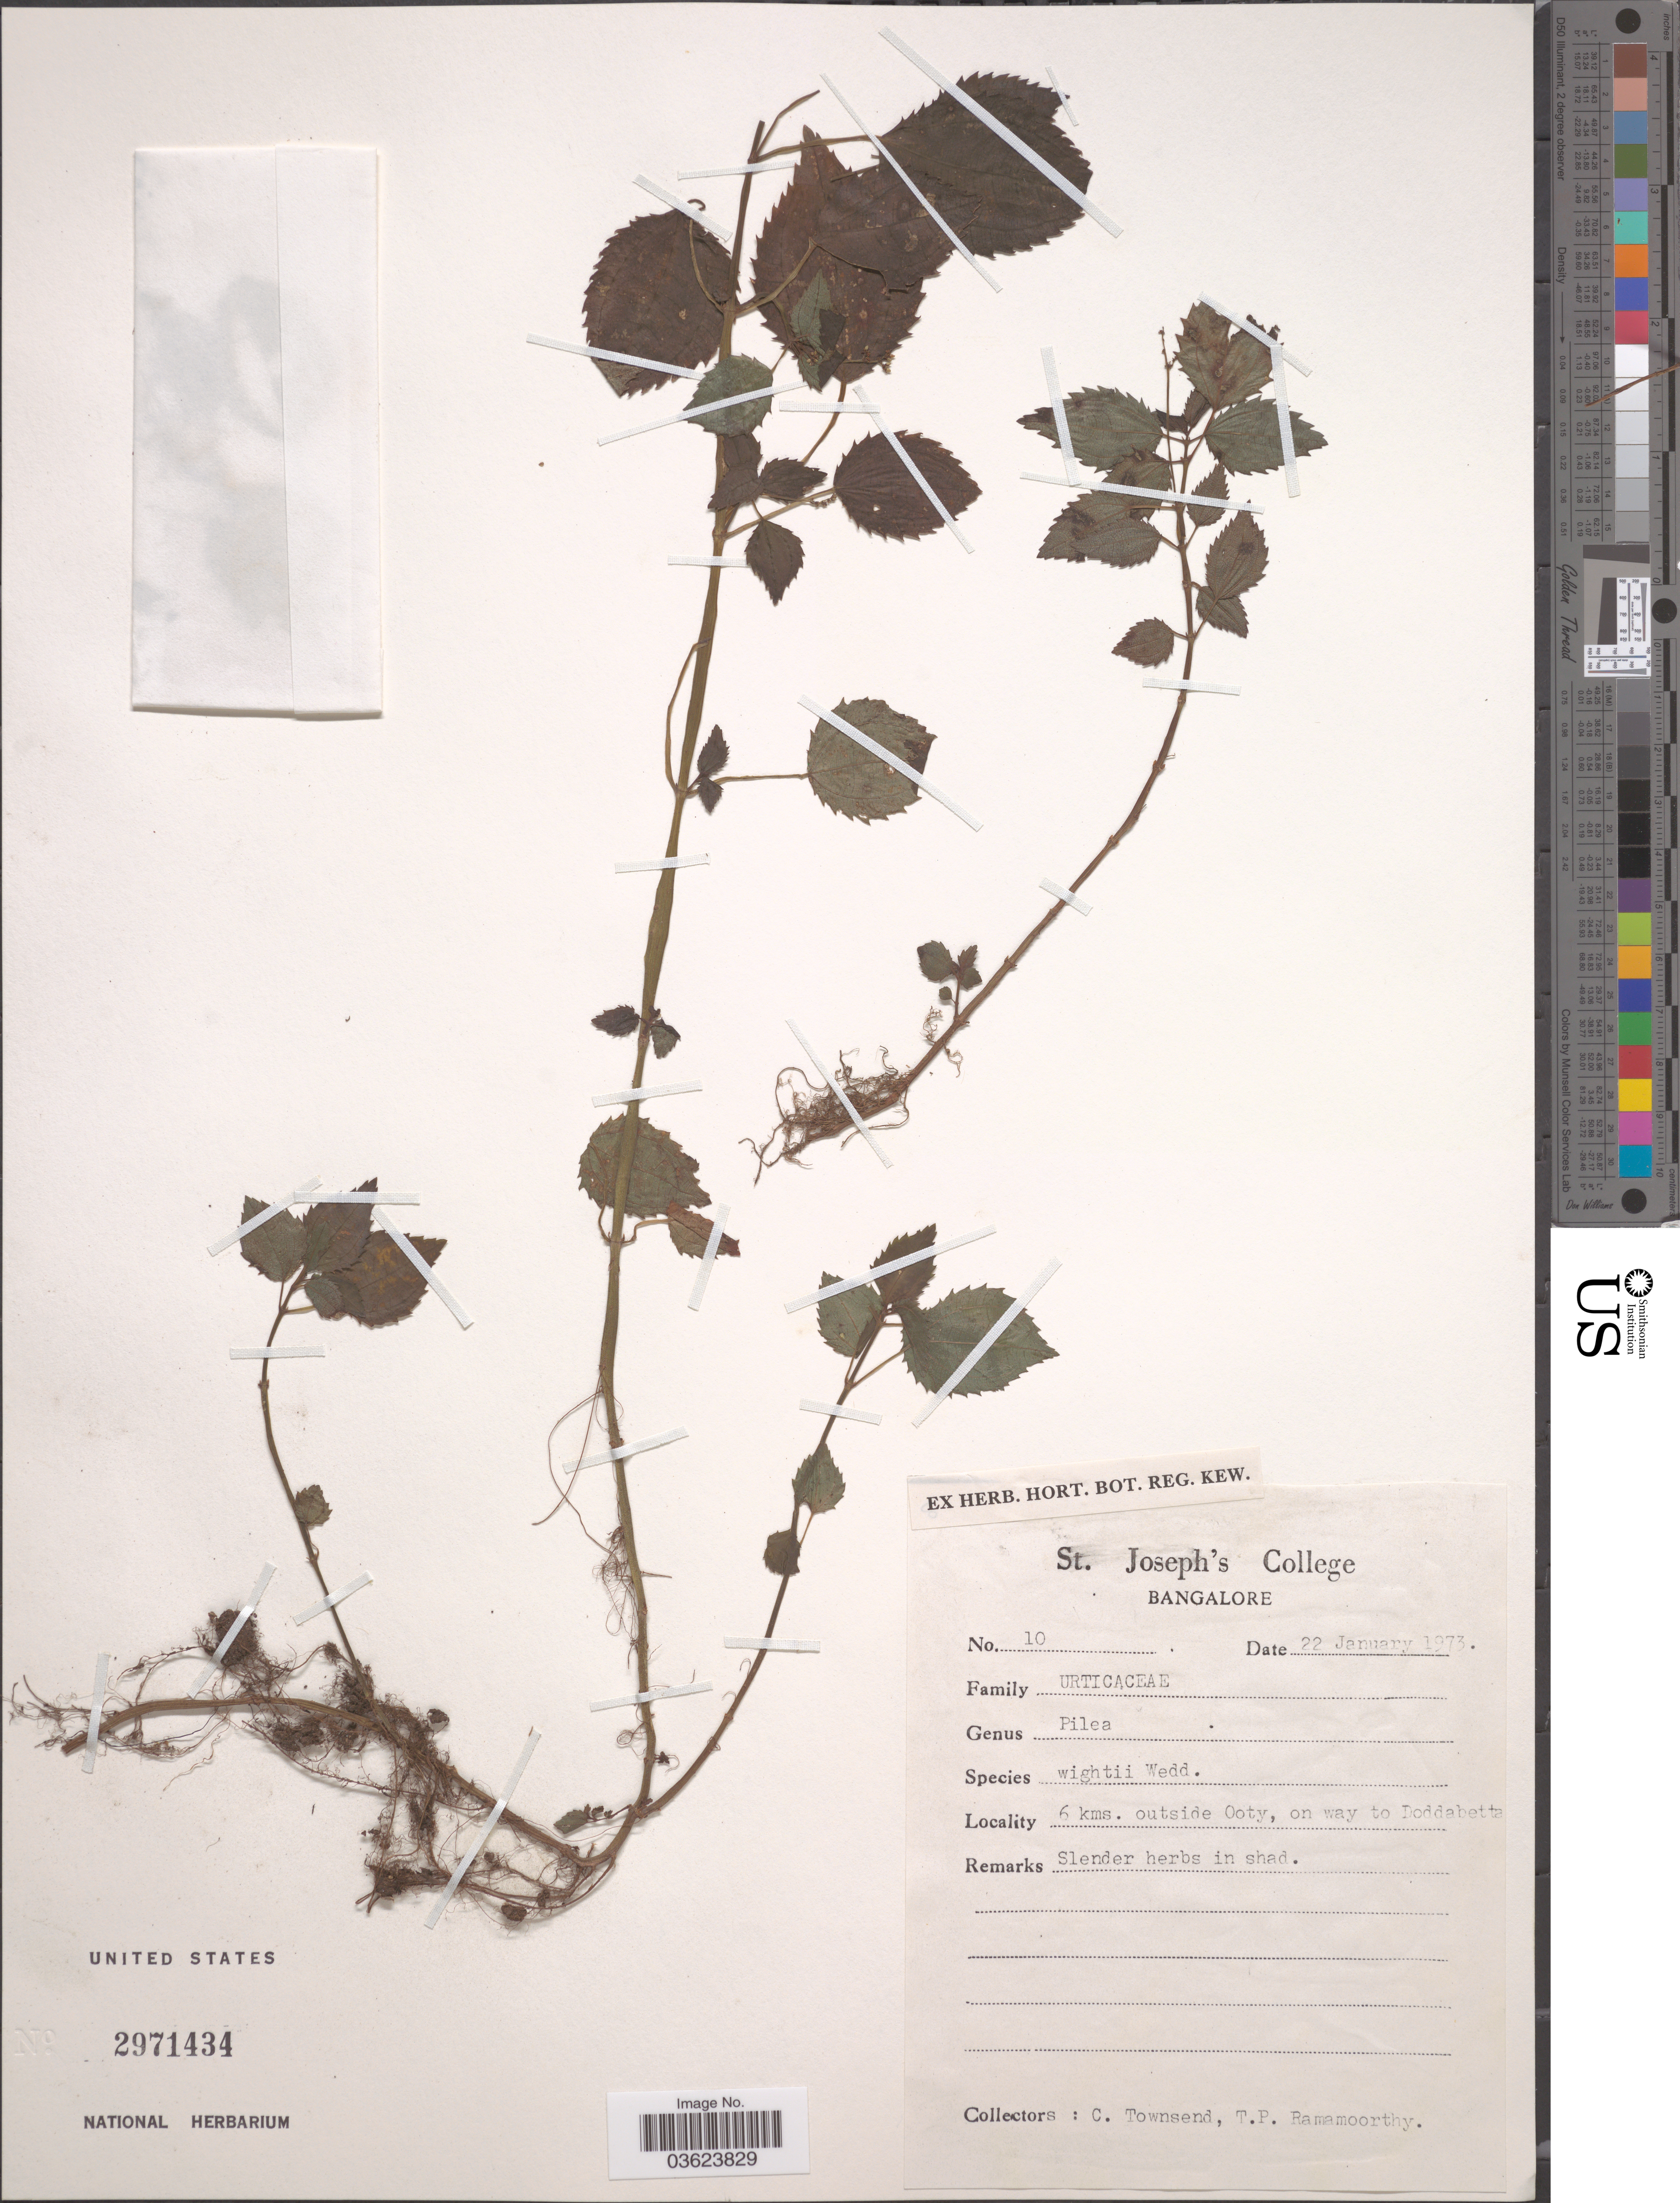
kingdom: Plantae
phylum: Tracheophyta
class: Magnoliopsida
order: Rosales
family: Urticaceae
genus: Pilea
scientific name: Pilea wightii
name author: Wedd.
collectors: C. Townsend & T. P. Ramamoorthy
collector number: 10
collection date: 1973-01-22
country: India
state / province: Tamil Nadu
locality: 6 kms. outside Ooty, on way to Doddabetta.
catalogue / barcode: US 2971434